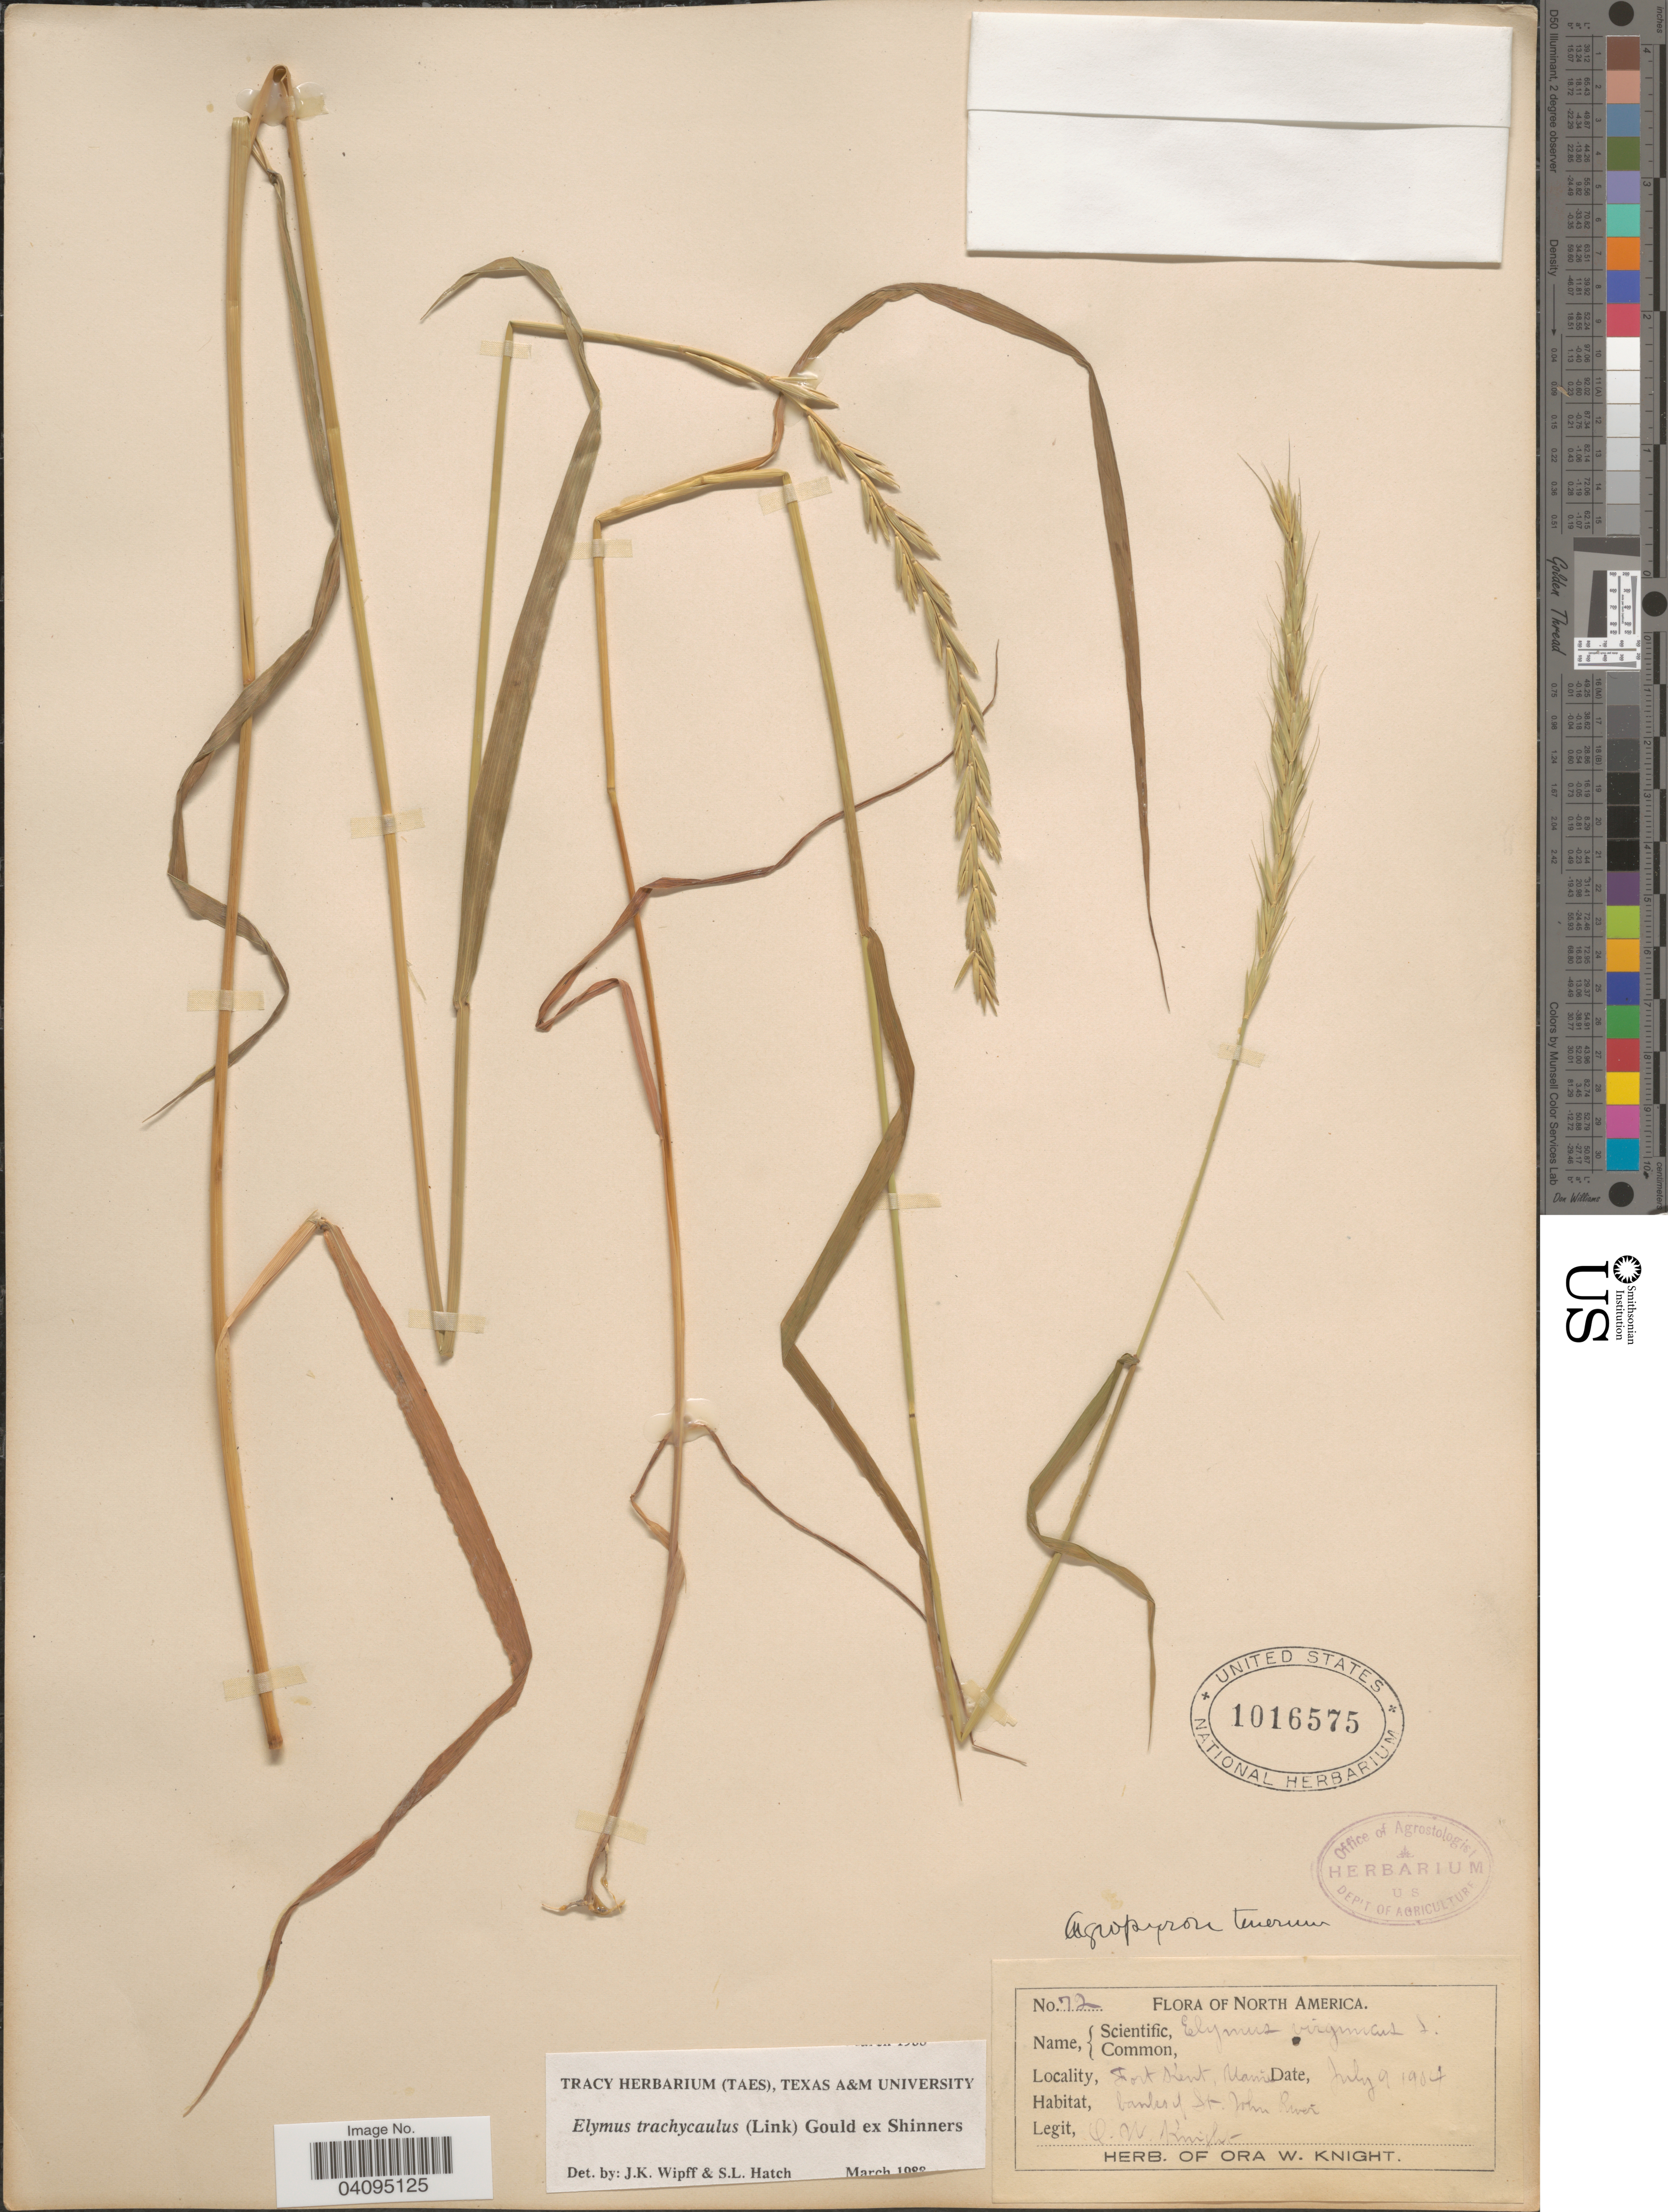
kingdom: Plantae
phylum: Tracheophyta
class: Liliopsida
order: Poales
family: Poaceae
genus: Elymus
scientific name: Elymus trachycaulus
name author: (Link) Gould ex Shinners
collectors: O. Knight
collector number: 72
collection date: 1904-07-09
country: United States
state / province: Maine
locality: Fort Kent, banks of St. John River.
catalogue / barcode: US 1016575